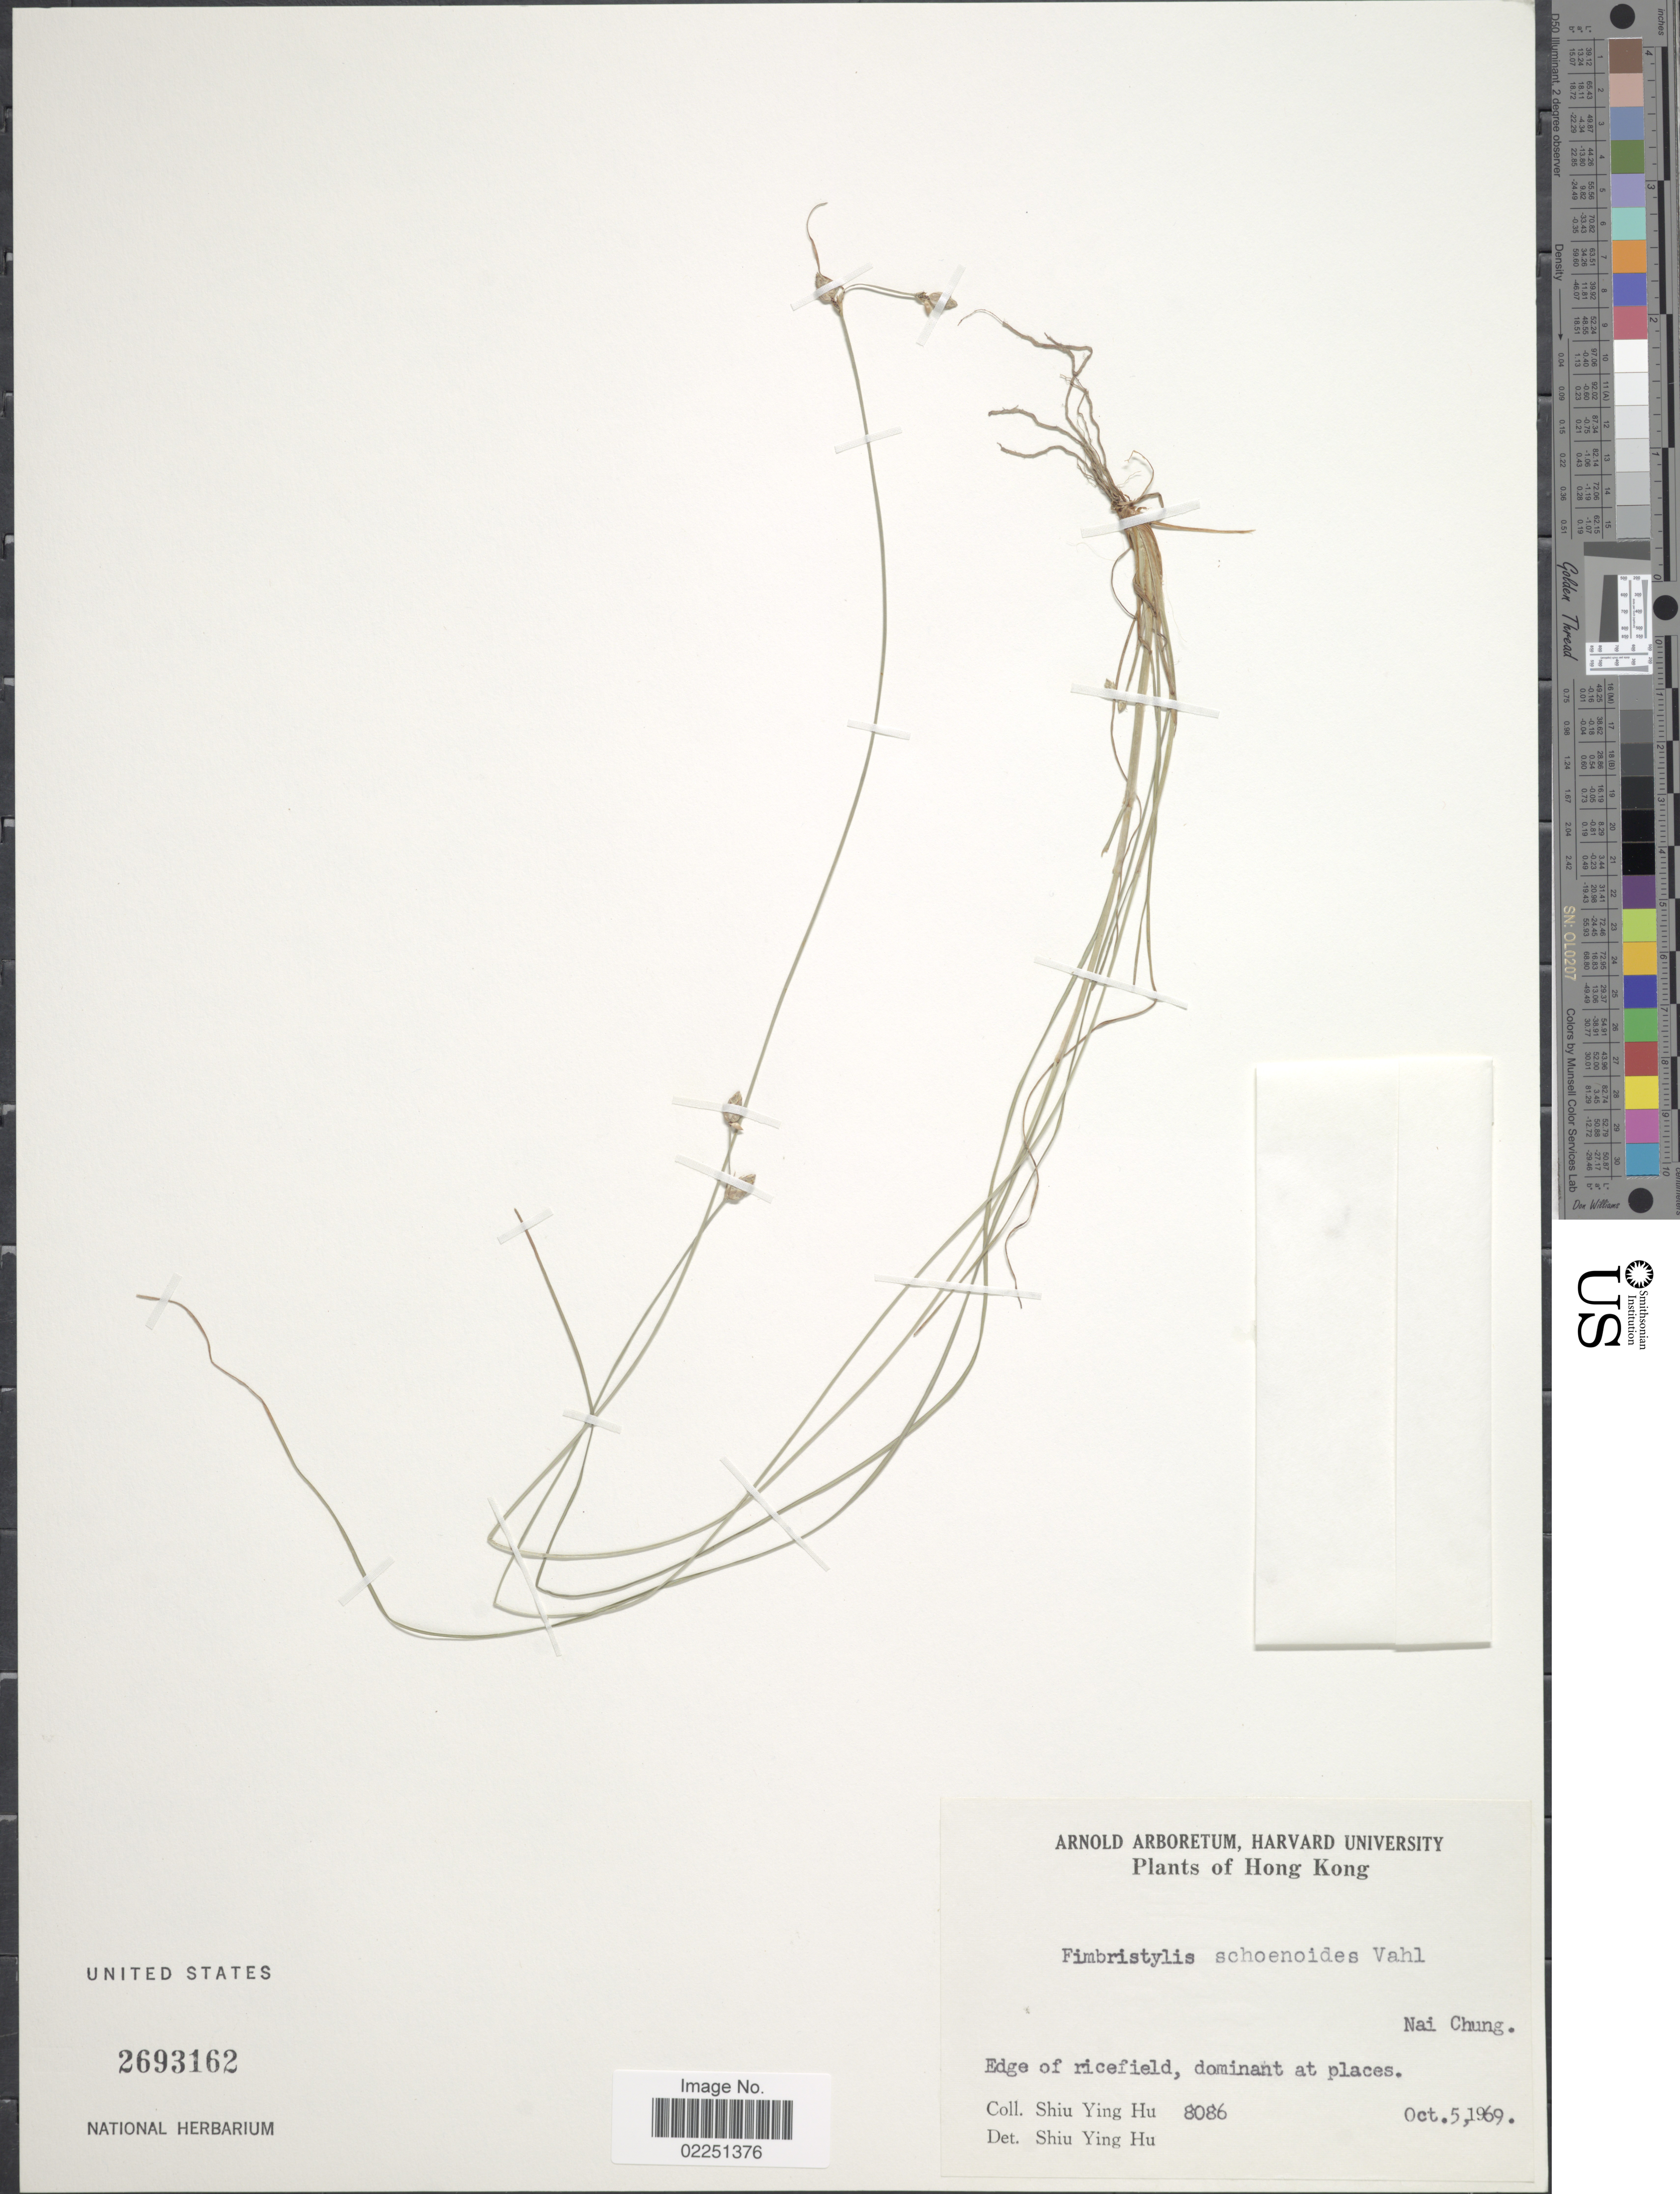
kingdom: Plantae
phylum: Tracheophyta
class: Liliopsida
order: Poales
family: Cyperaceae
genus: Fimbristylis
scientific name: Fimbristylis schoenoides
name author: (Retz.) Vahl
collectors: S. Y. Hu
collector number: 8086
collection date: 1969-10-05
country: China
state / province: Hong Kong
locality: Nai Chung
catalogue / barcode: US 2693162